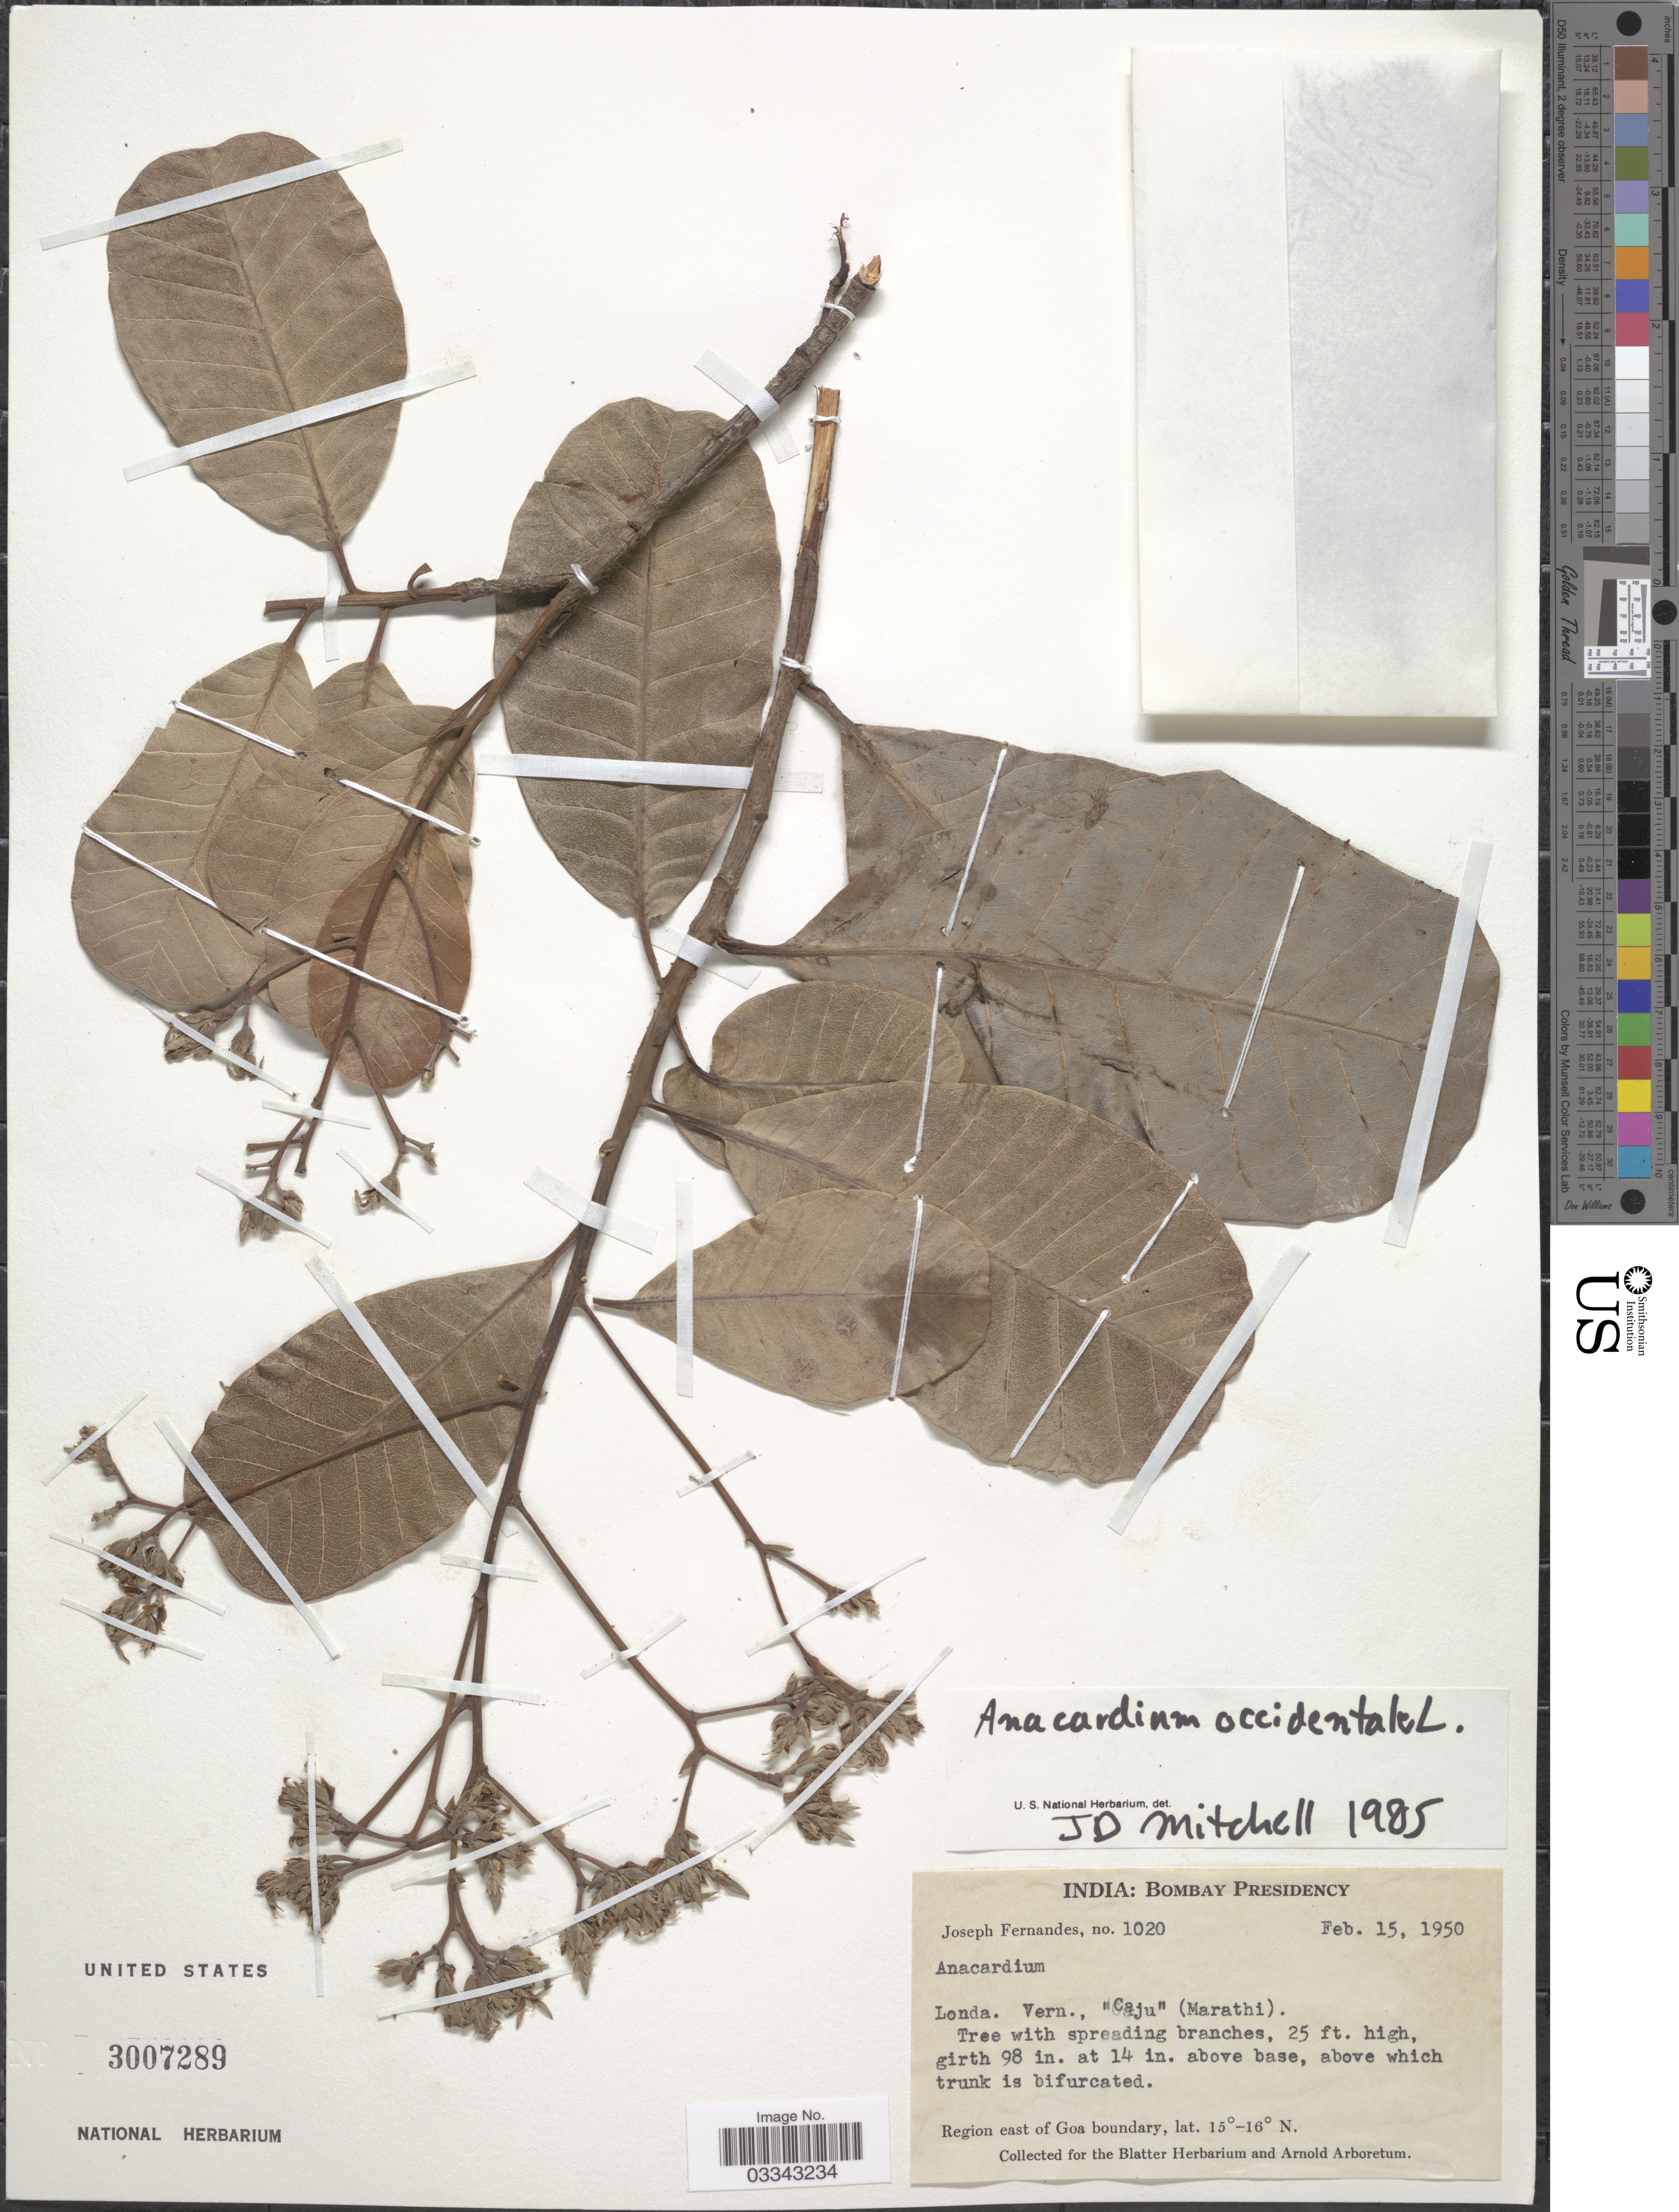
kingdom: Plantae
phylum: Tracheophyta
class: Magnoliopsida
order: Sapindales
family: Anacardiaceae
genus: Anacardium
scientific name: Anacardium occidentale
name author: L.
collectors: J. Fernandes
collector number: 1020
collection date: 1950-02-15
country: India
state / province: Goa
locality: Bombay Presidency. Region east of Goa boundary.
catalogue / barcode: US 3007289